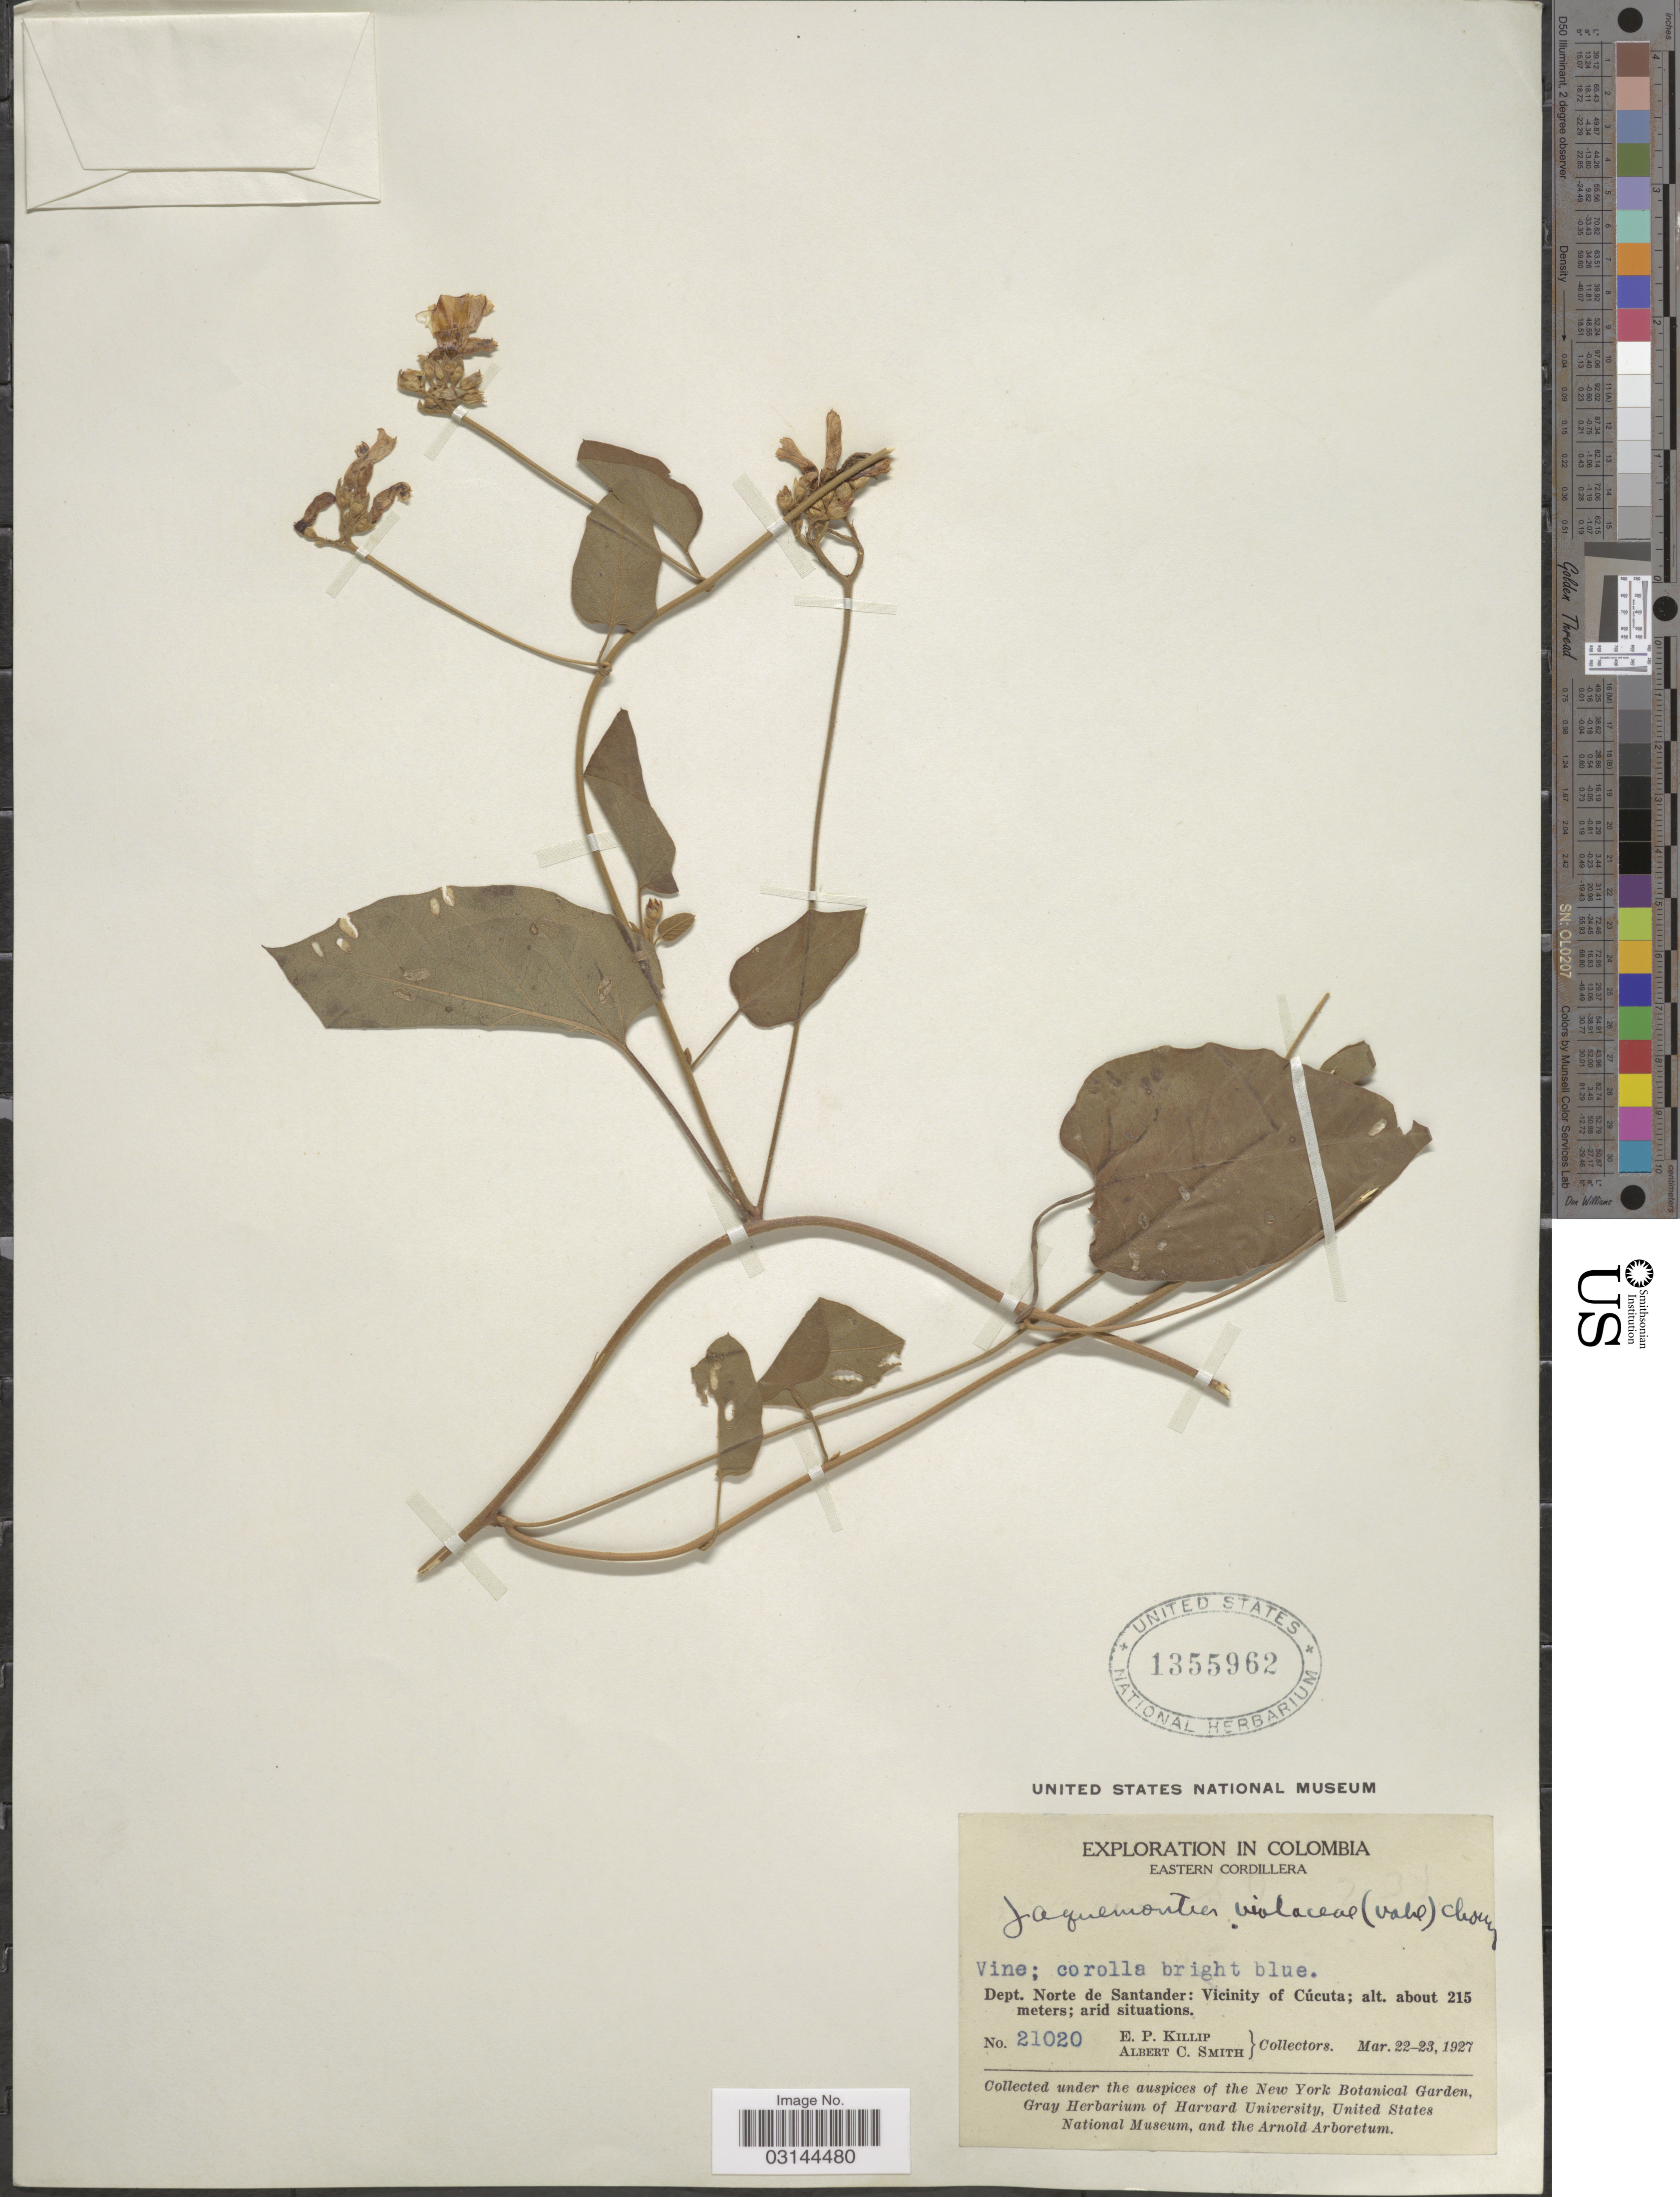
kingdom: Plantae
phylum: Tracheophyta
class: Magnoliopsida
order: Solanales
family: Convolvulaceae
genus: Jacquemontia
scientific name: Jacquemontia violacea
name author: Choisy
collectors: E. P. Killip & A. C. Smith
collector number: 21020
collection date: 1927-03-22/1927-03-23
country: Colombia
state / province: Norte de Santander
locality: Eastern cordillera. Dept. Norte de Santander: Vicinity of Cúcuta.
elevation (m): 215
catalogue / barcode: US 1355962